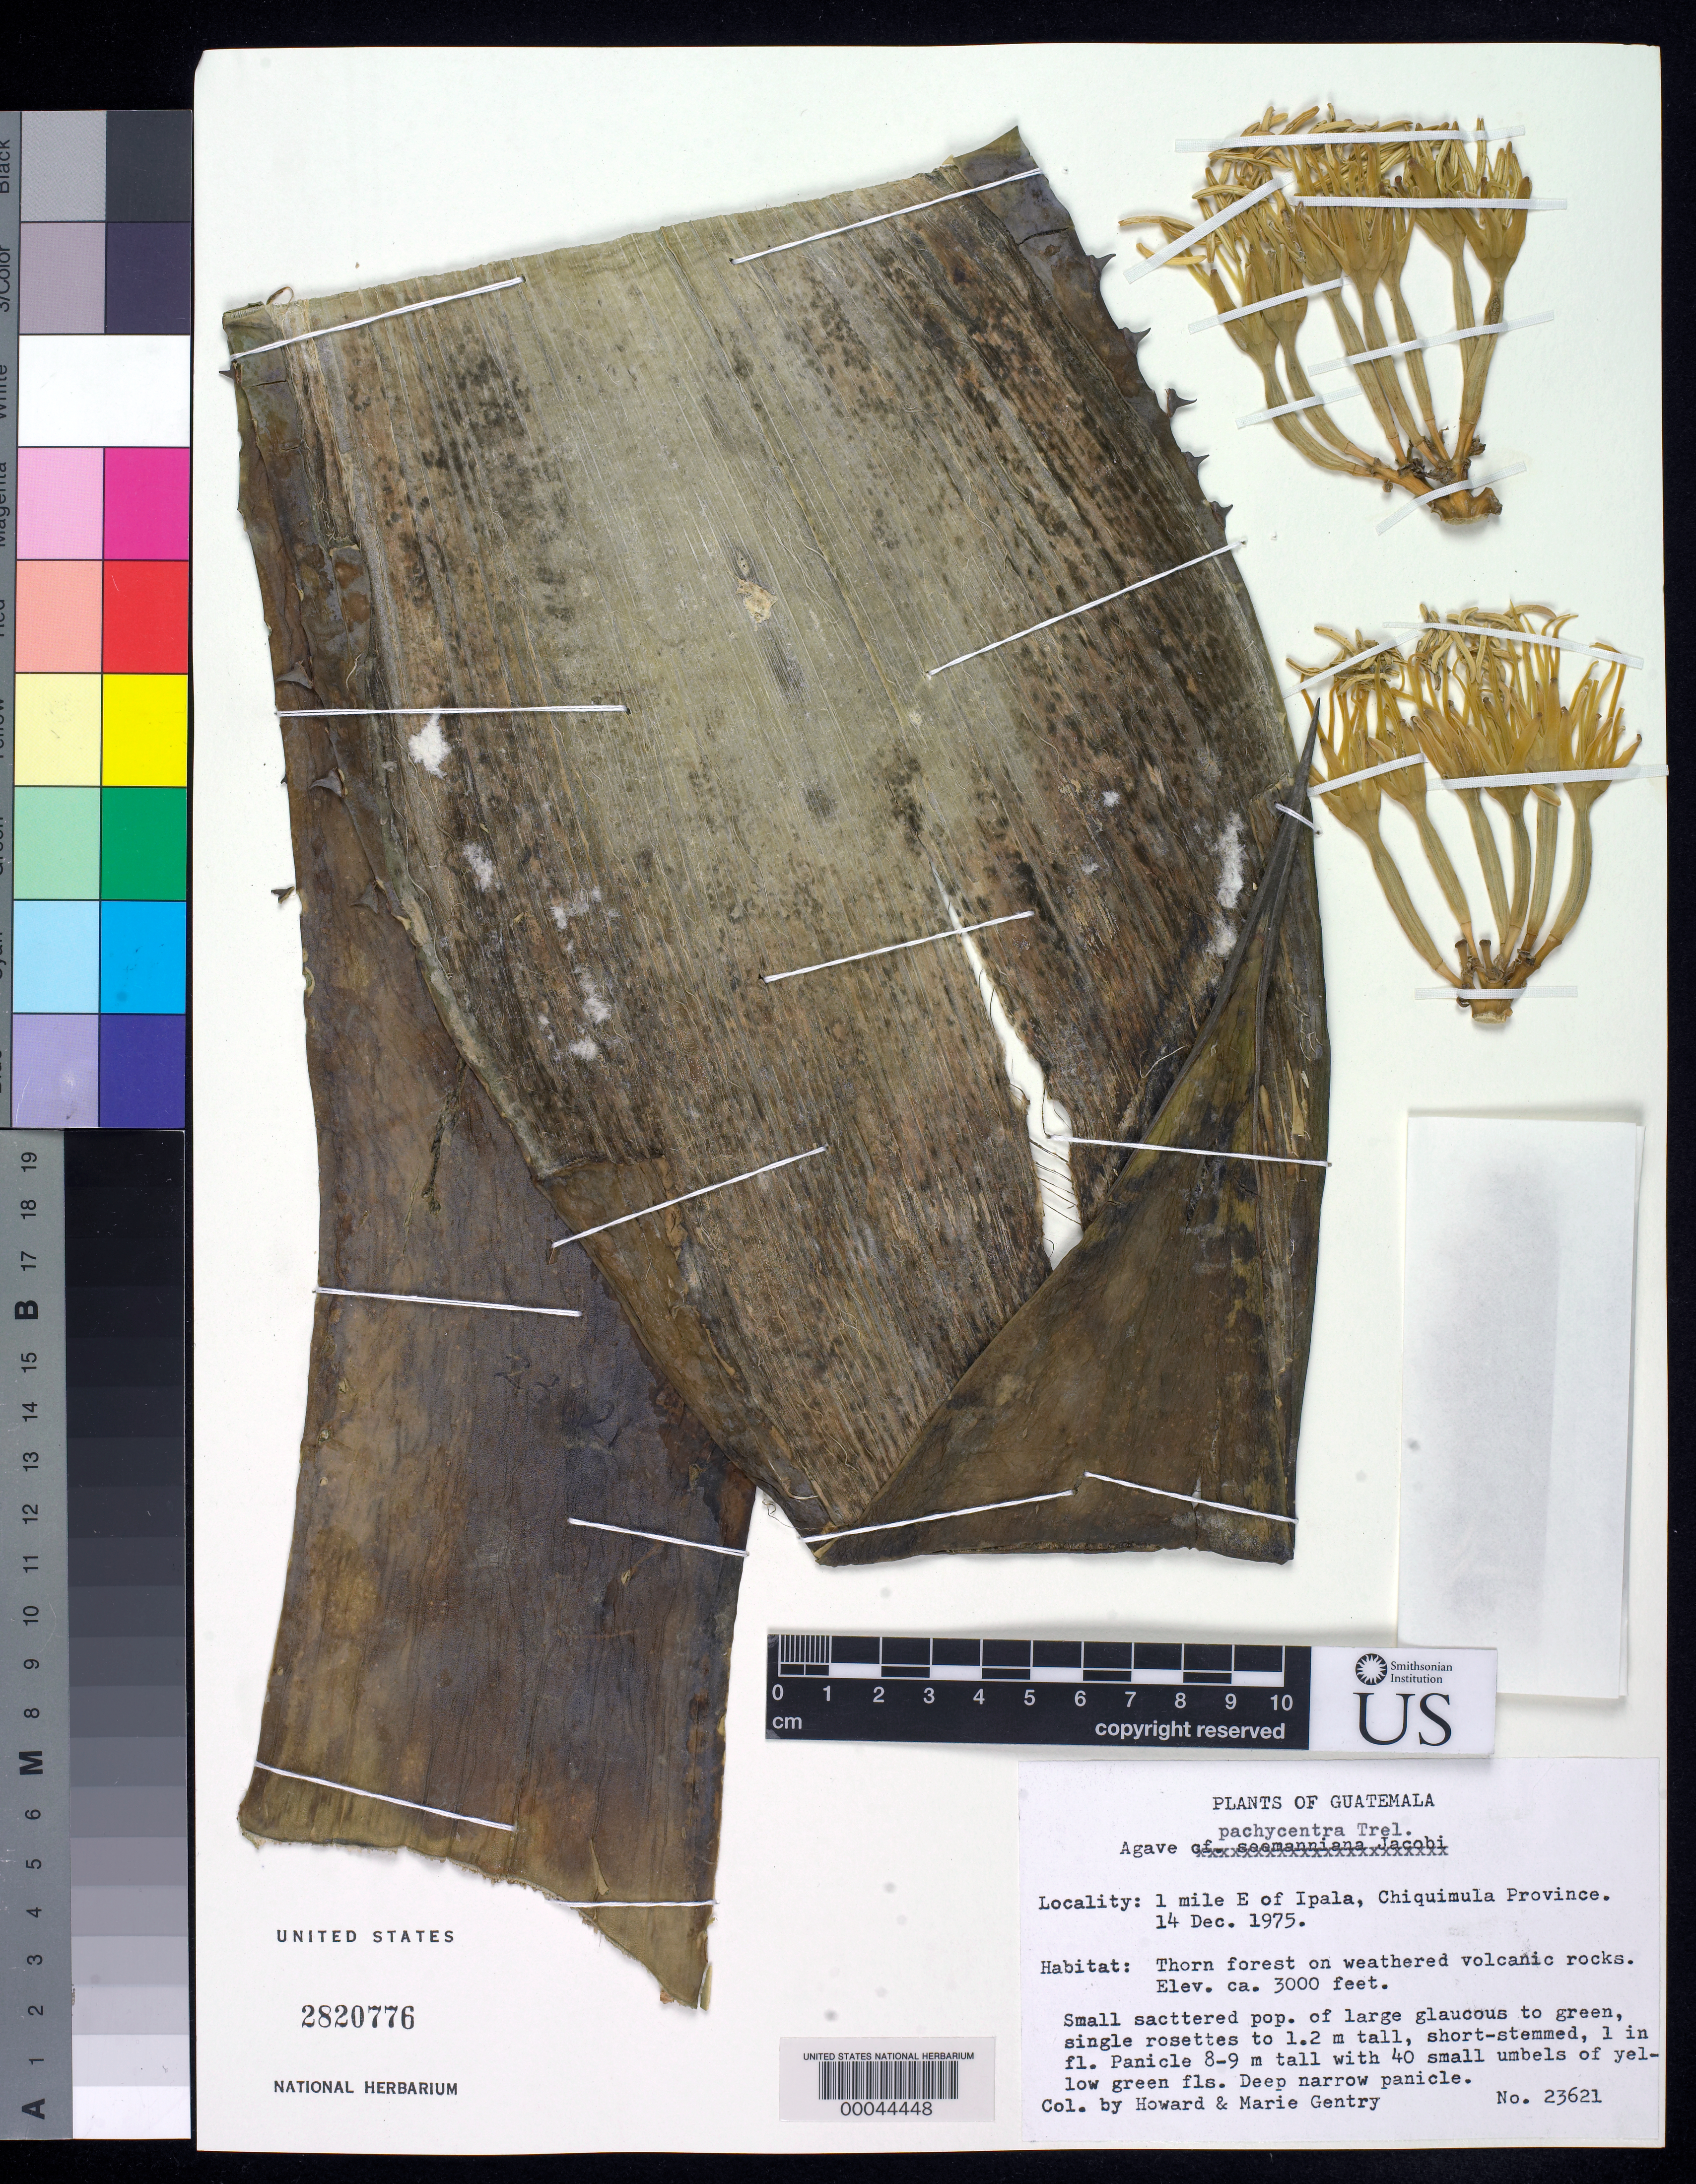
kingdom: Plantae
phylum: Tracheophyta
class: Liliopsida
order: Asparagales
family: Asparagaceae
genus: Agave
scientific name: Agave pachycentra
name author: Trel.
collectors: H. S. Gentry & M. Gentry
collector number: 23621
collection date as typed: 14 Dec 1975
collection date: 1975-12-14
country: Guatemala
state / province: Chiquimula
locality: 1 mi E of Ipala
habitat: Thorn forest on weathered volcanic rocks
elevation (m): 914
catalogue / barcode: US 2820776